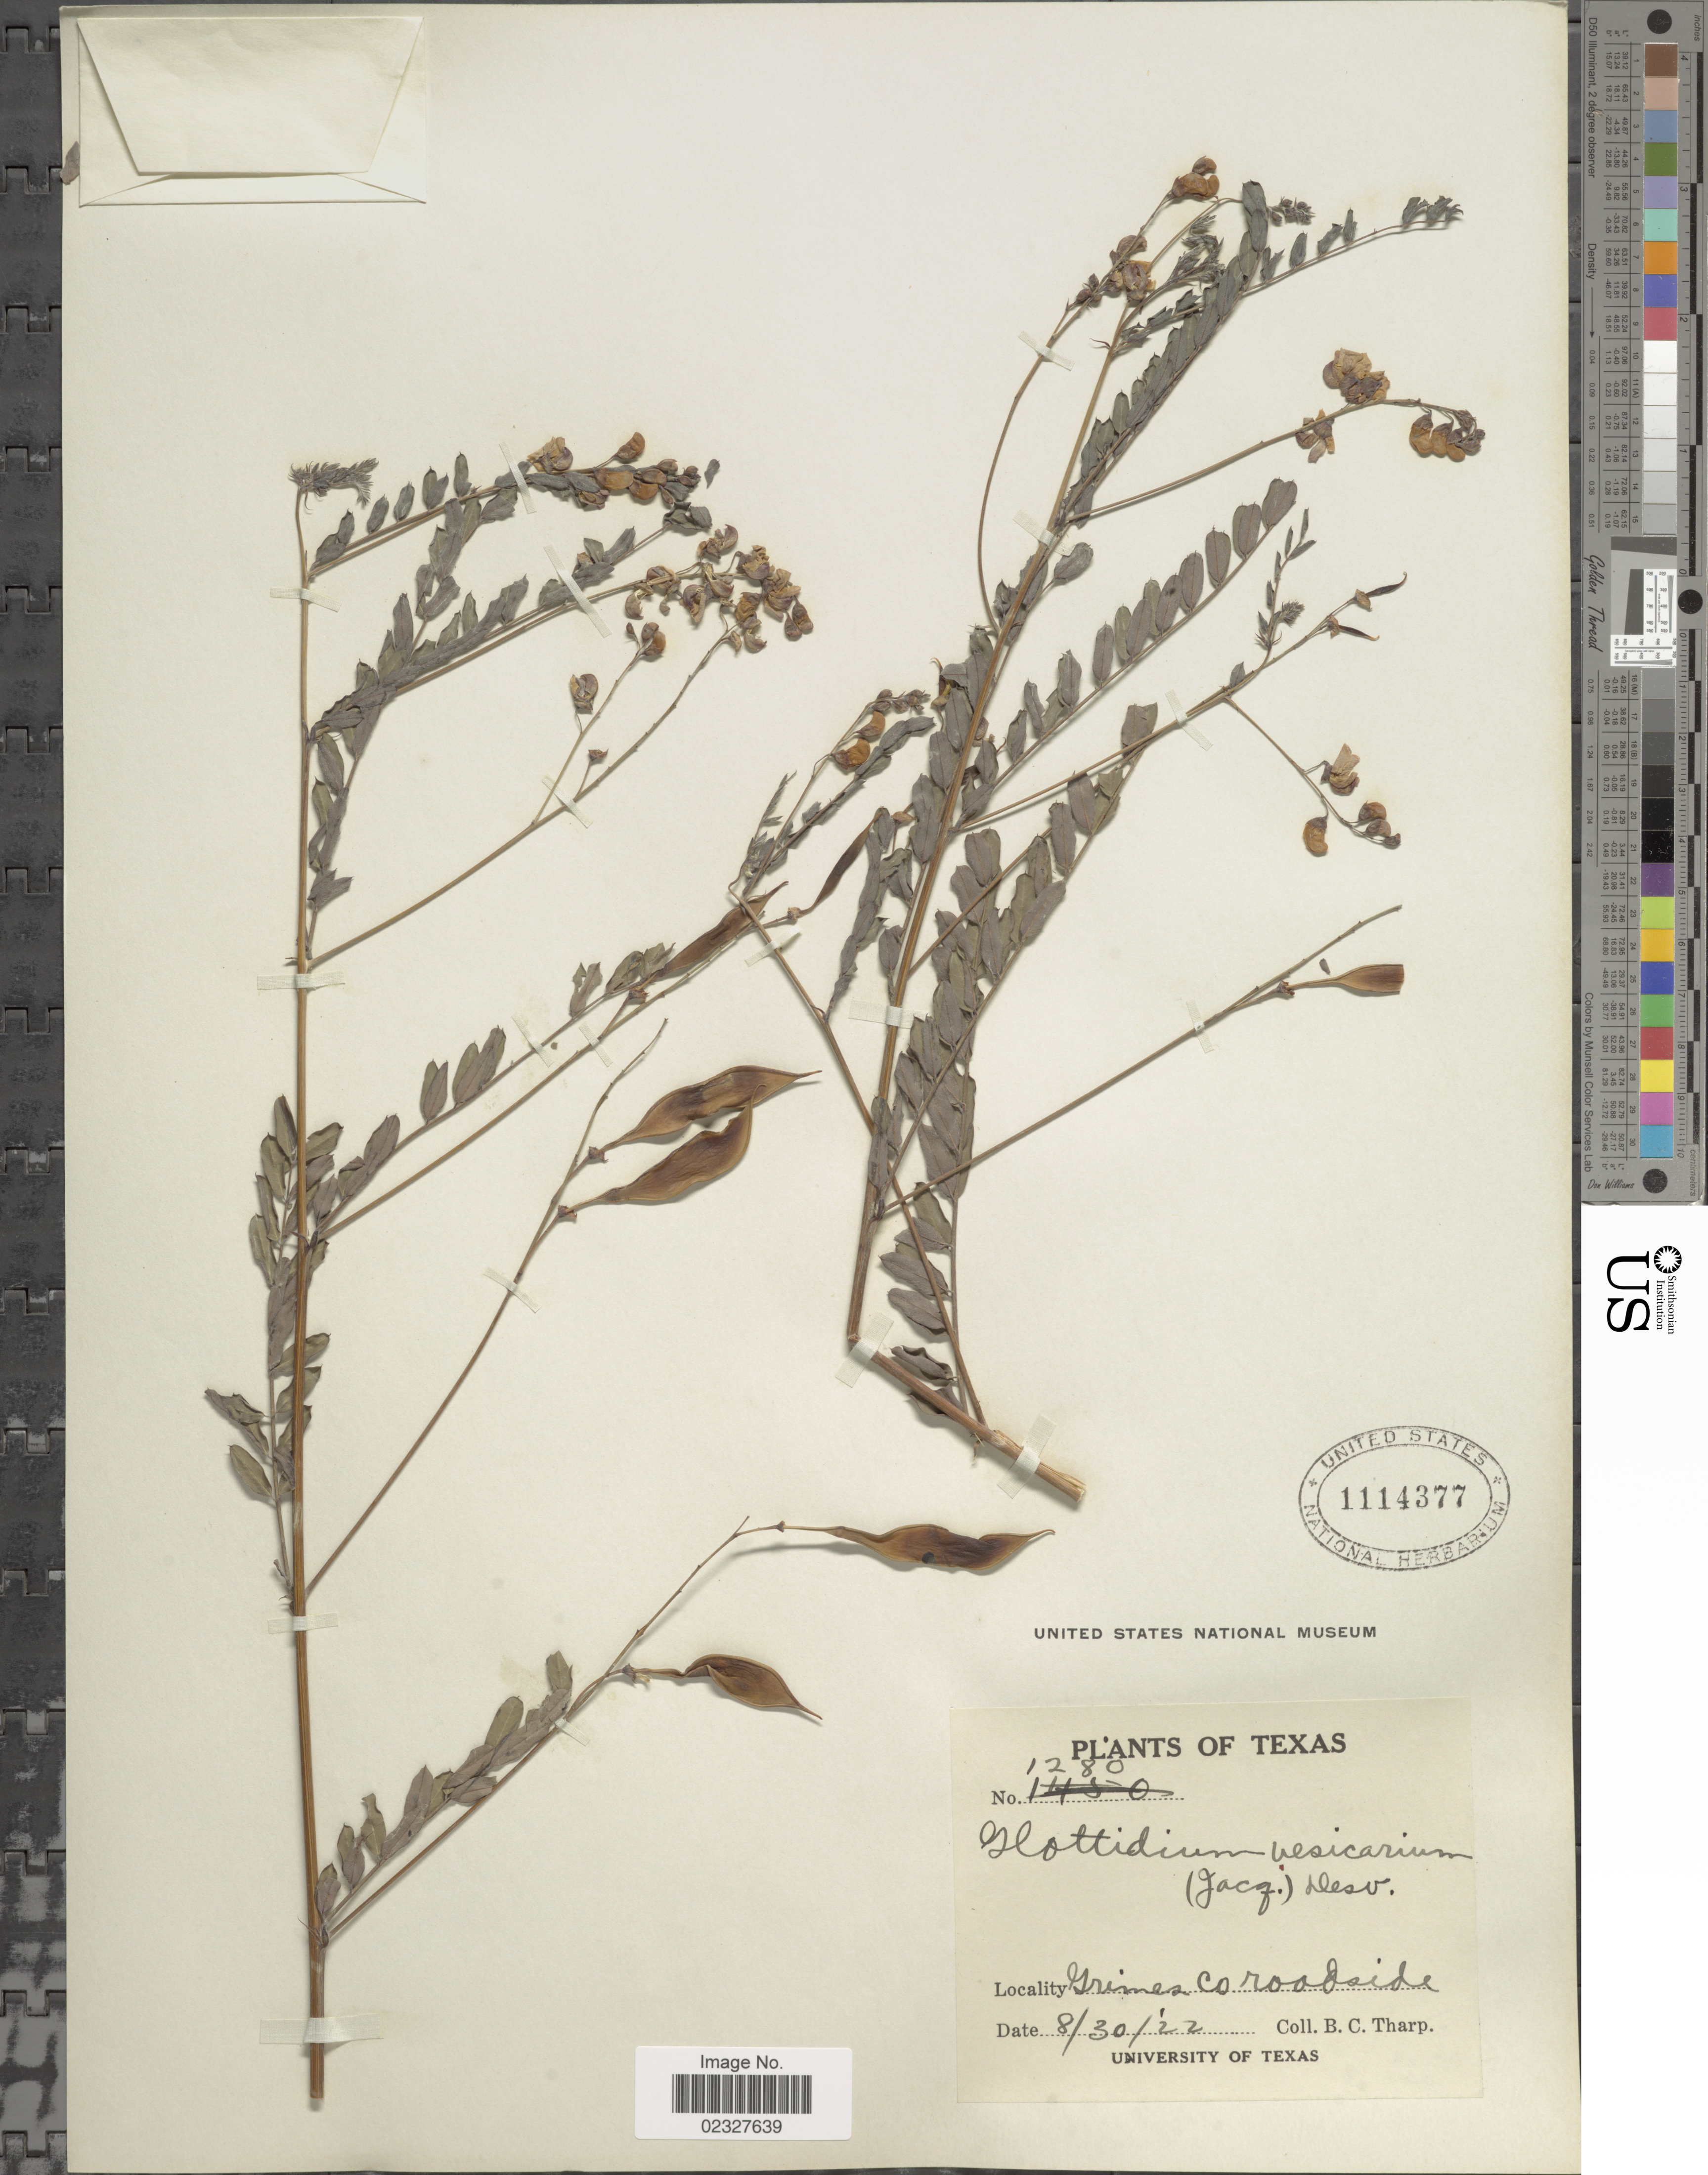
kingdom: Plantae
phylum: Tracheophyta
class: Magnoliopsida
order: Fabales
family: Fabaceae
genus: Sesbania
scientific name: Sesbania vesicaria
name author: (Jacq.) Elliott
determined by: Strong, Mark T., (BOT), Smithsonian Institution - National Museum of Natural History (UNITED STATES)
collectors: B. C. Tharp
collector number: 1280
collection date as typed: Transcribed d/m/y: 30/8/22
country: United States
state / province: Texas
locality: Grimes Co. roadside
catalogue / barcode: US 1114377